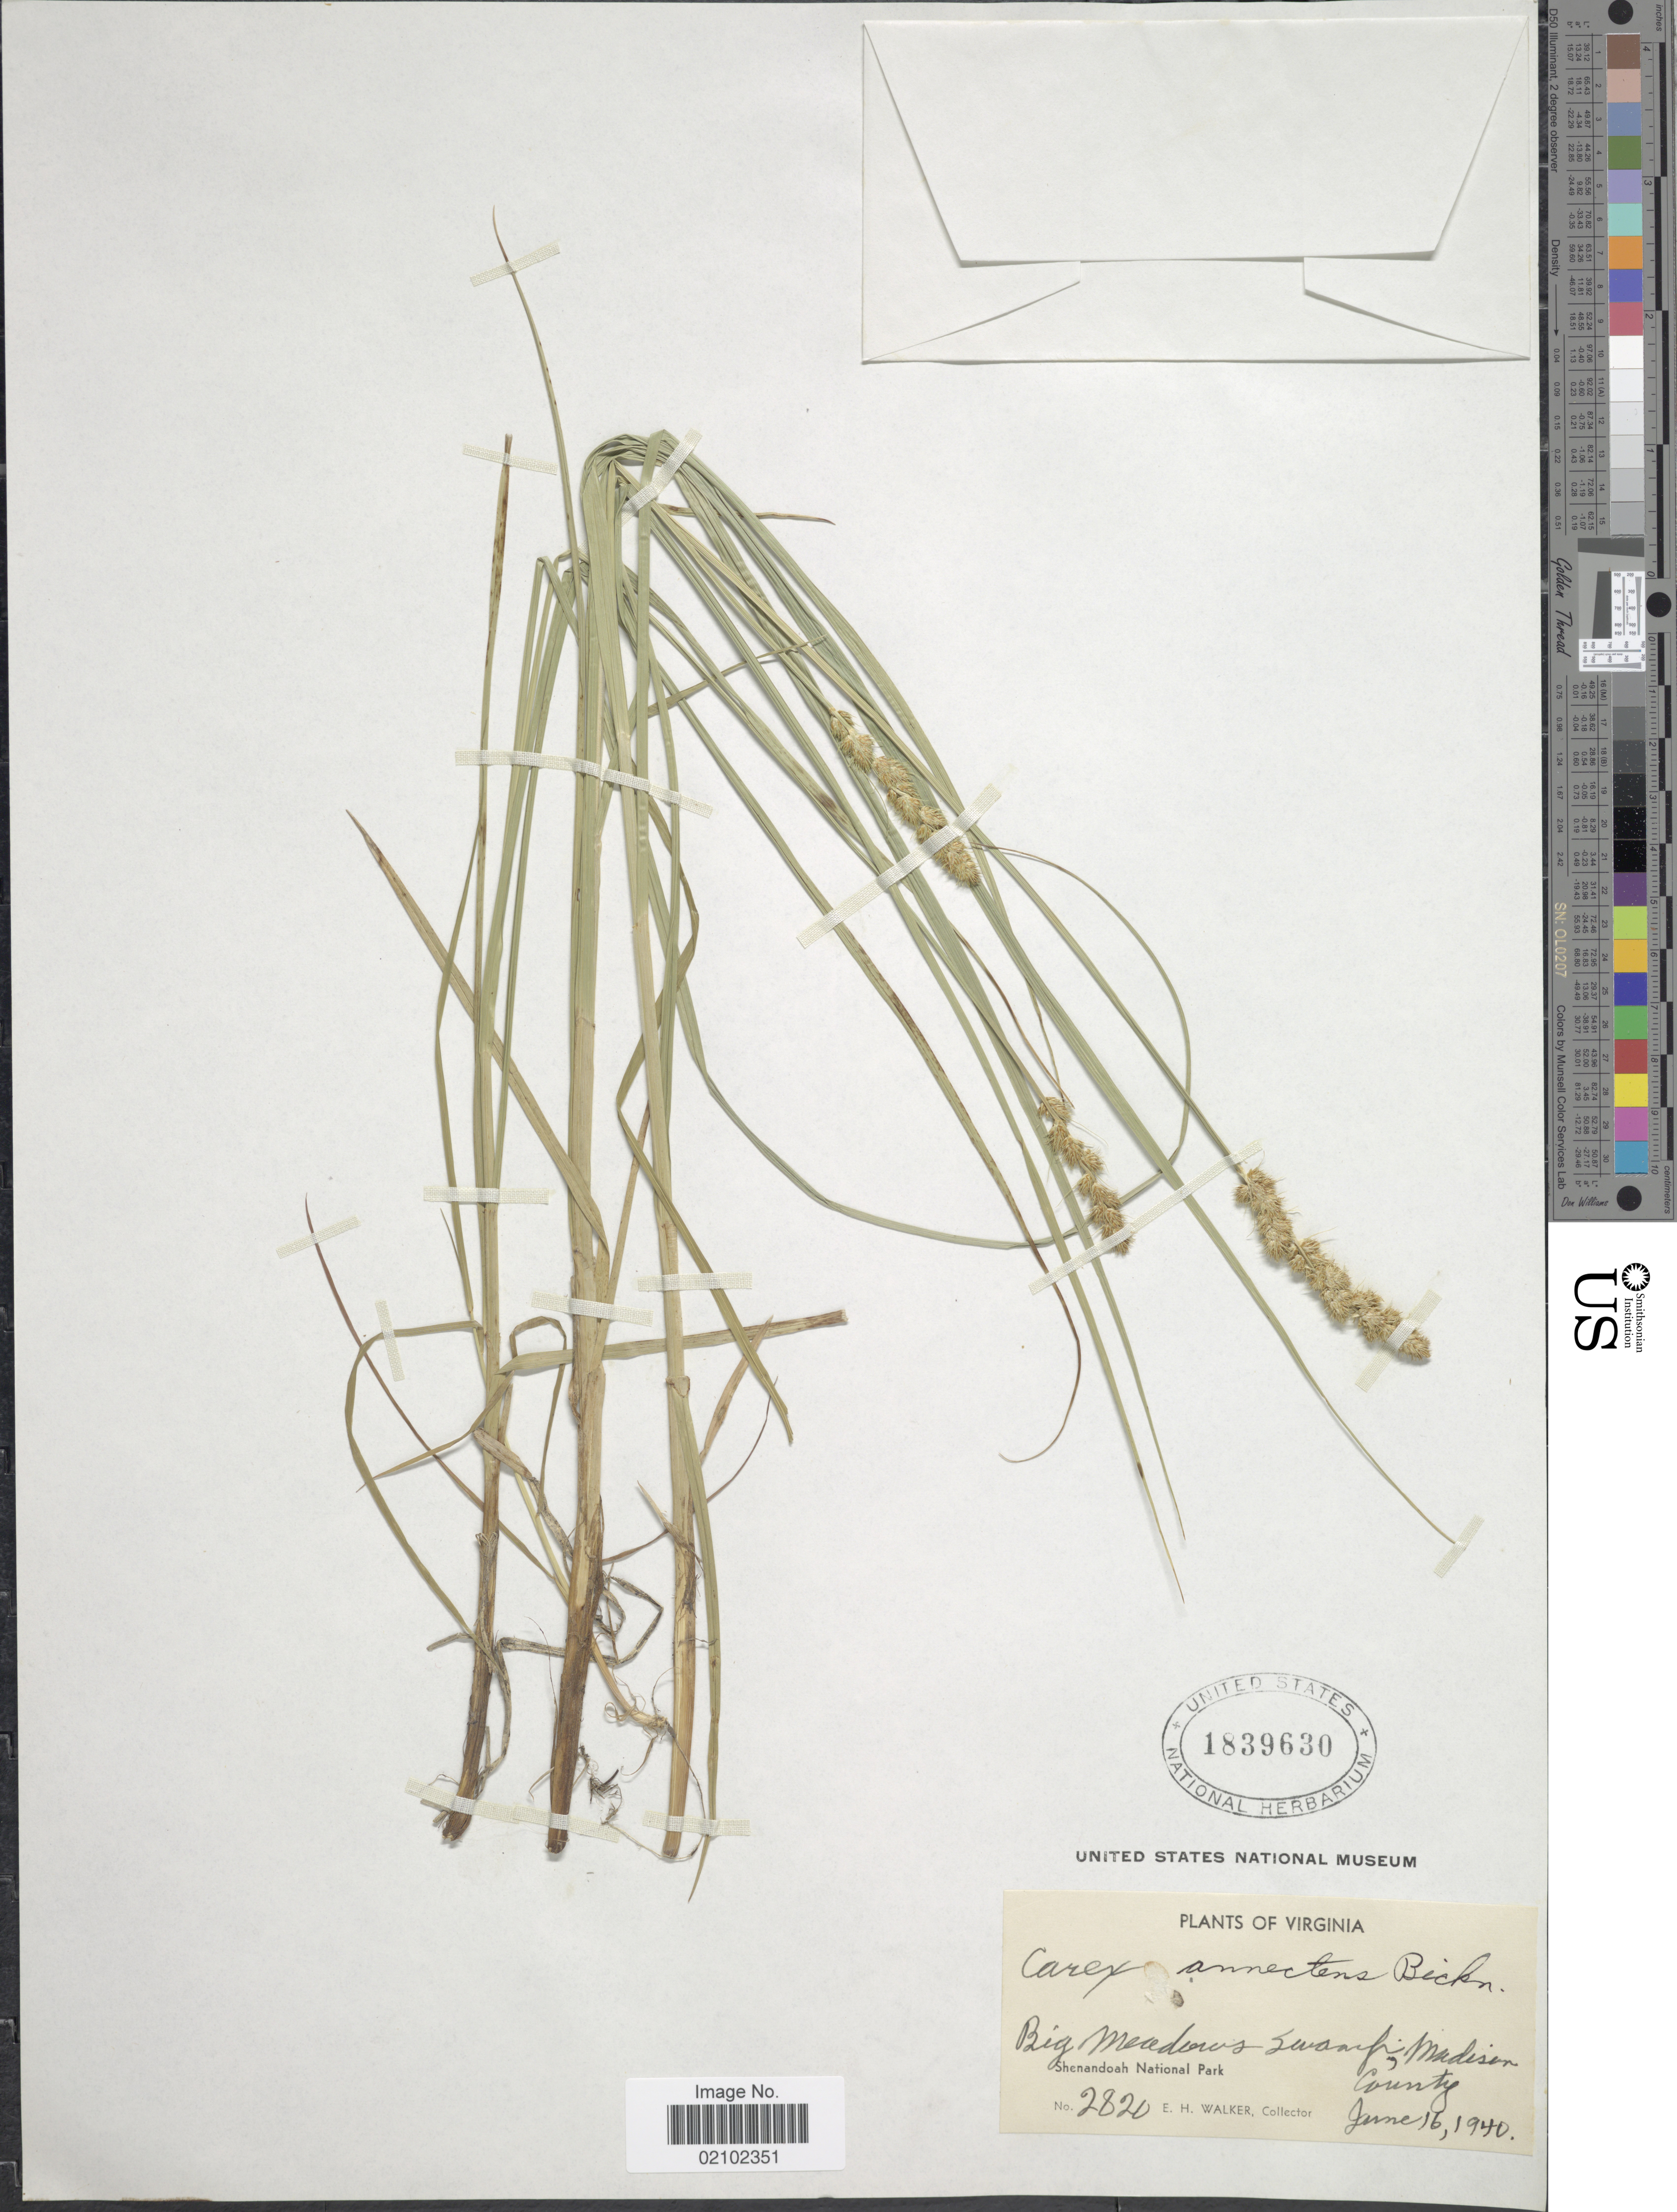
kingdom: Plantae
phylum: Tracheophyta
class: Liliopsida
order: Poales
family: Cyperaceae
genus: Carex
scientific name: Carex annectens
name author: (E.P. Bicknell) E.P. Bicknell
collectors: E. H. Walker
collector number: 2820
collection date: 1940-06-16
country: United States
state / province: Virginia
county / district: Madison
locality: Shenandoah National Park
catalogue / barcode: US 1839630